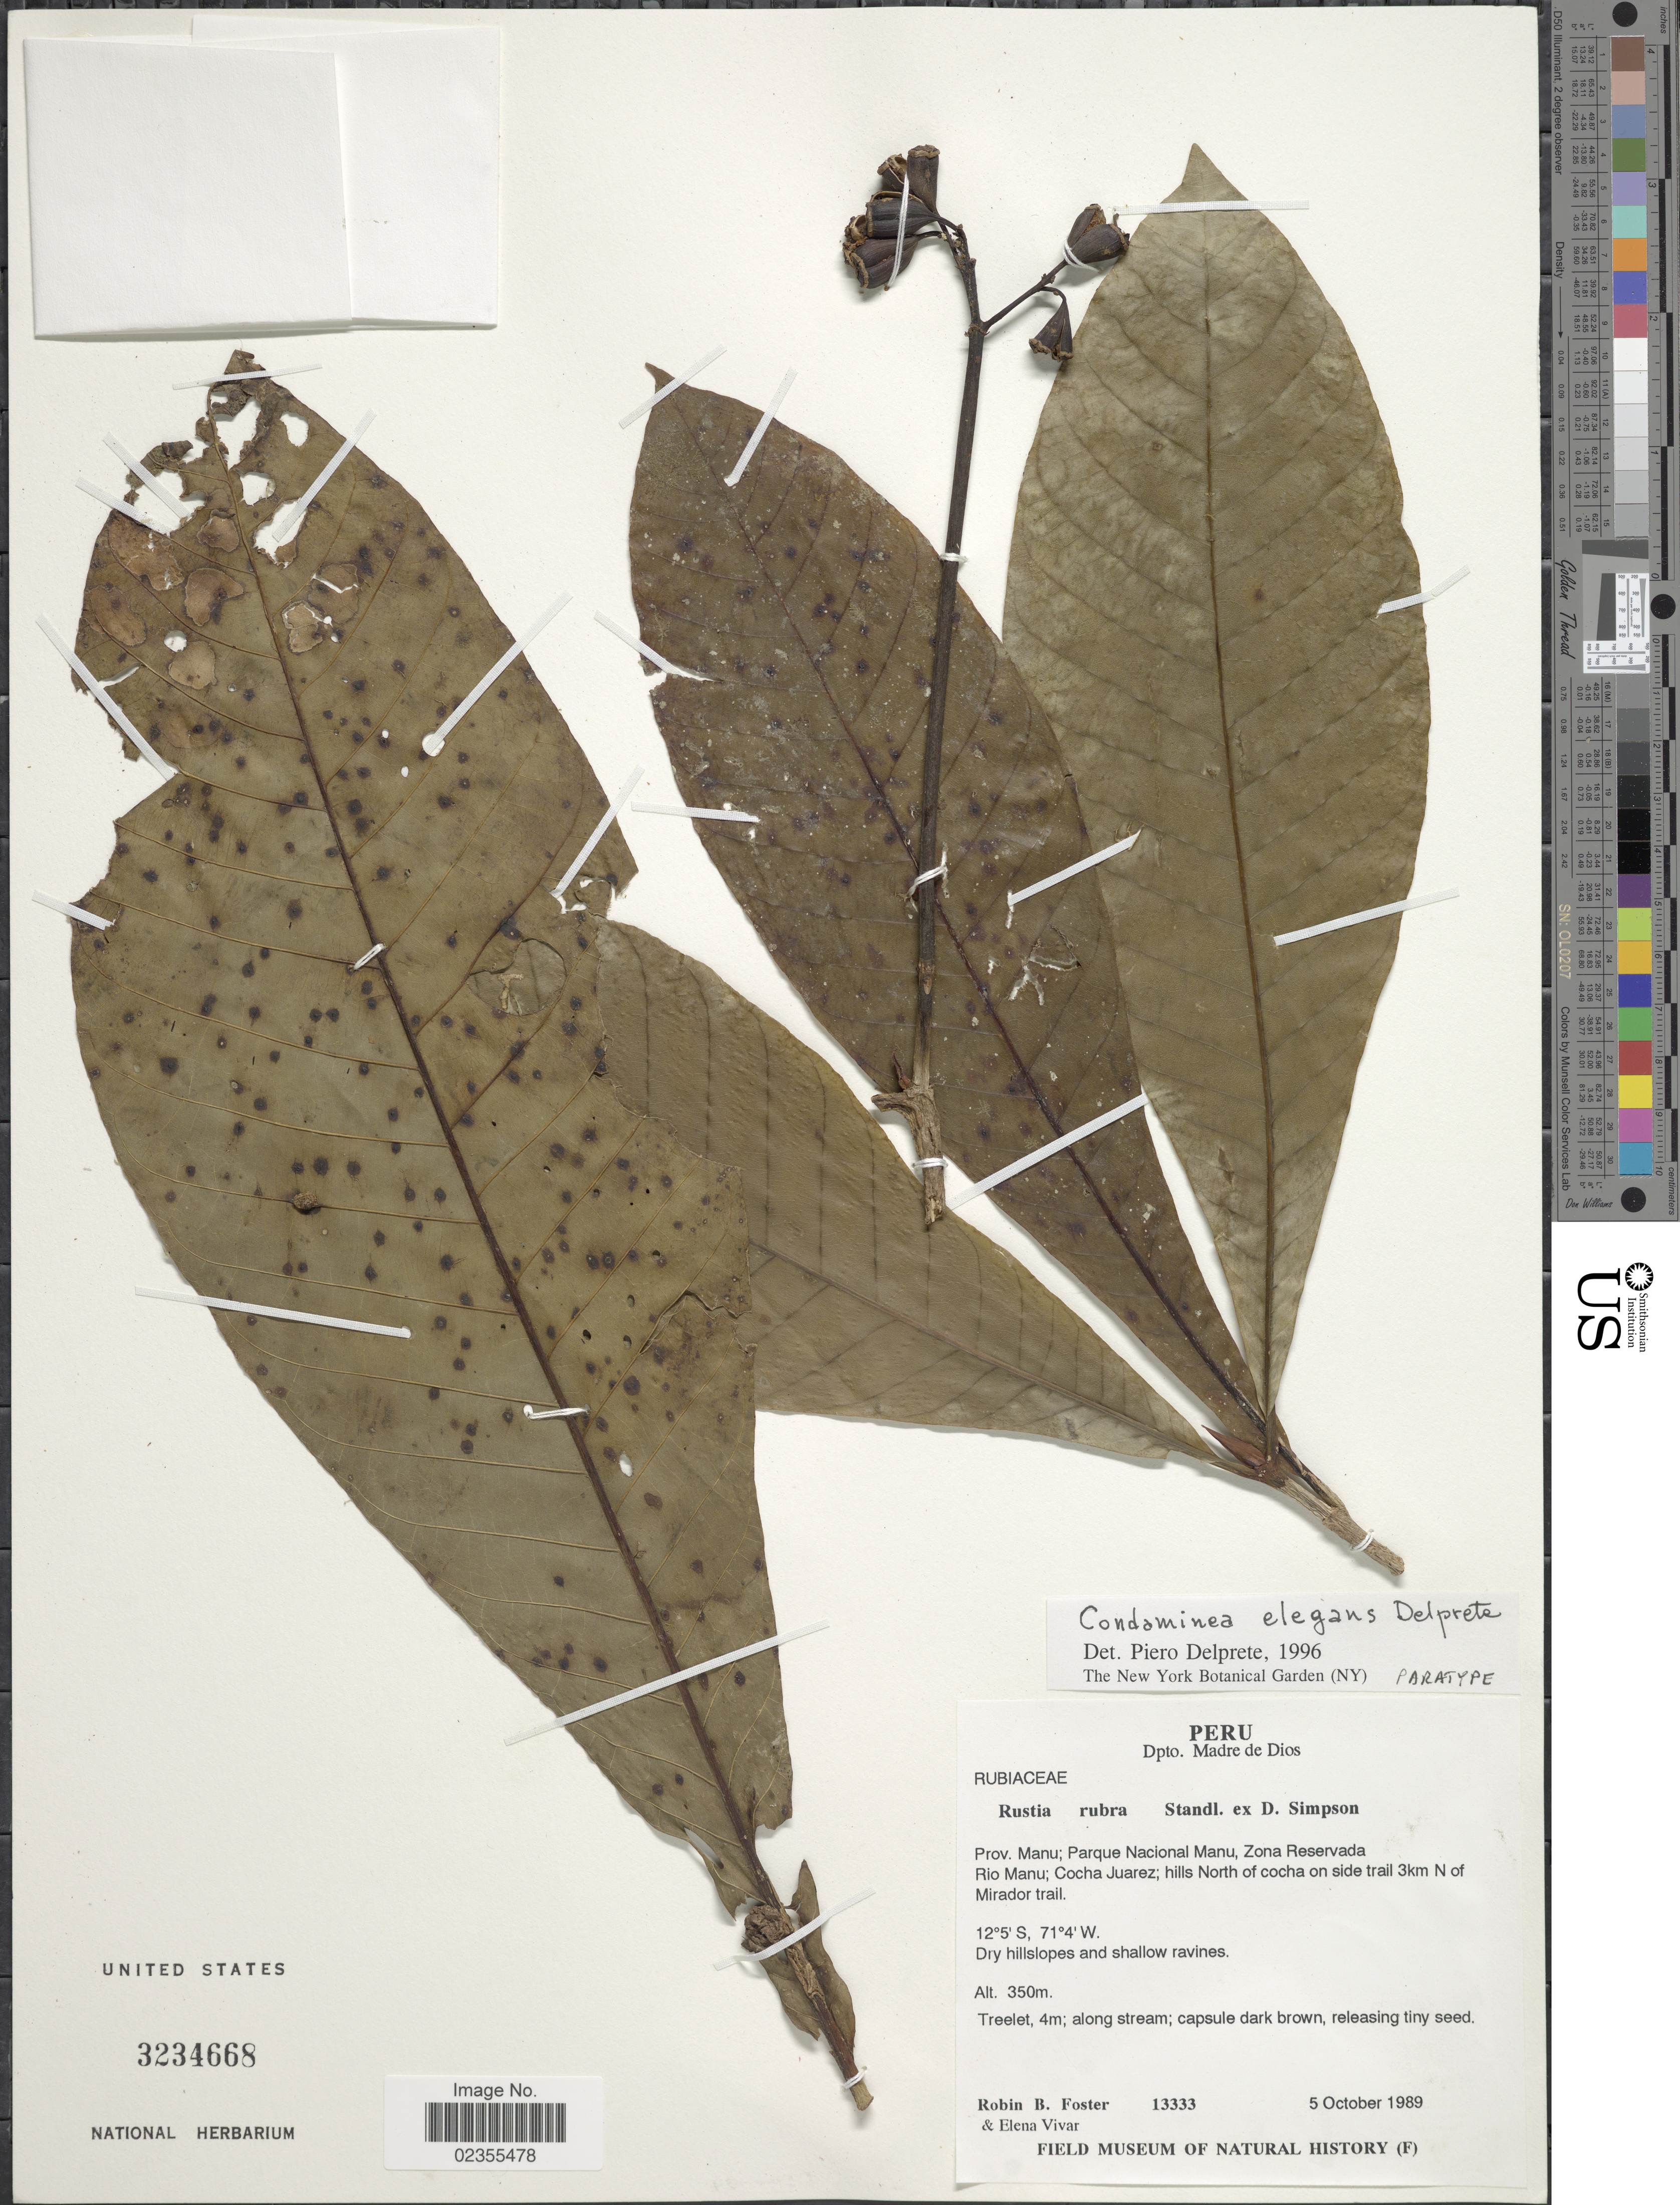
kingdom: Plantae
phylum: Tracheophyta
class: Magnoliopsida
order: Gentianales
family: Rubiaceae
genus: Condaminea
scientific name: Condaminea elegans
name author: Delprete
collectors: R. B. Foster & E. Vivar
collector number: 13333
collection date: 1989-10-05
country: Peru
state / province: Madre de Dios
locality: Prov. Manu; Parque Nacional Manu, Zona Reservada Rio Manu: Cocha Juarez; hills North of Cocha on side trail 3km N of Mirador trail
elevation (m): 350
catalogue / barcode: US 3234668